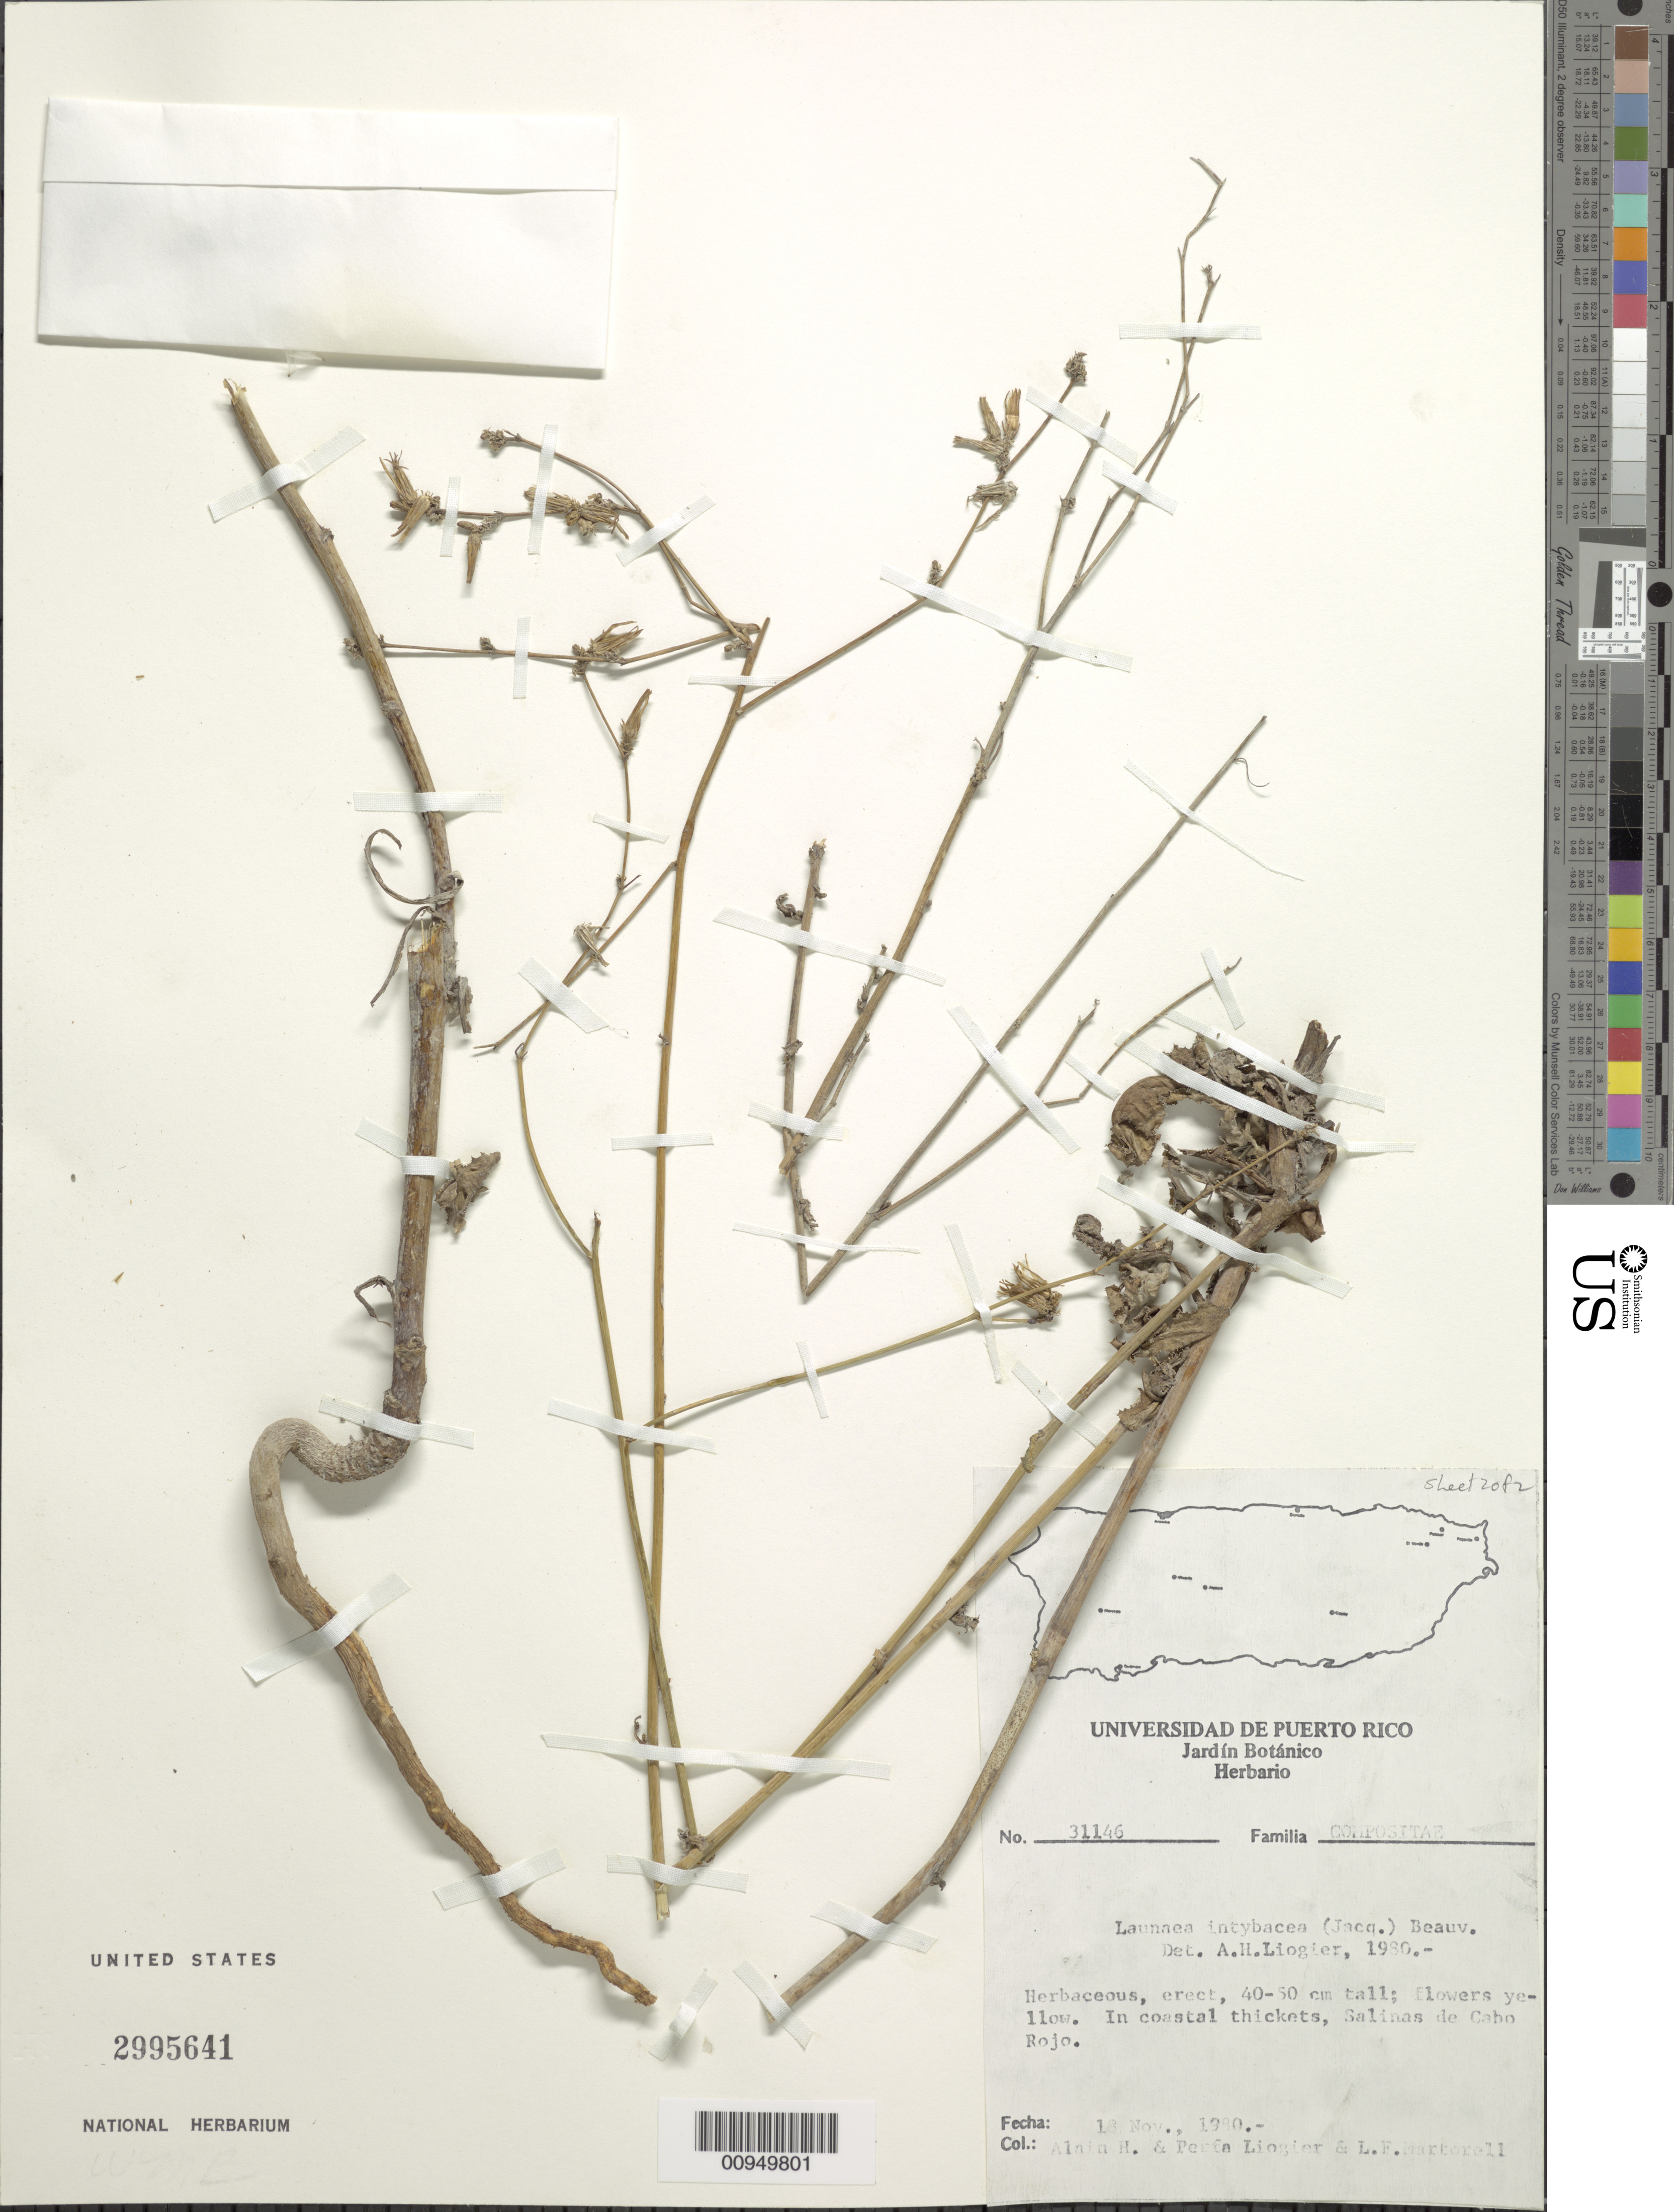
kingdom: Plantae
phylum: Tracheophyta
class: Magnoliopsida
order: Asterales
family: Asteraceae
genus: Launaea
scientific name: Launaea intybacea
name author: (Jacq.) Beauverd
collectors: A. H. Liogier, M. P. Liogier & L. Martorell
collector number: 31146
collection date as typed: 18 Nov 1980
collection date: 1980-11-18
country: Puerto Rico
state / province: Cabo Rojo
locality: Salinas de Cabo Rojo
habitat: In coastal thickets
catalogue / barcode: US 2995641